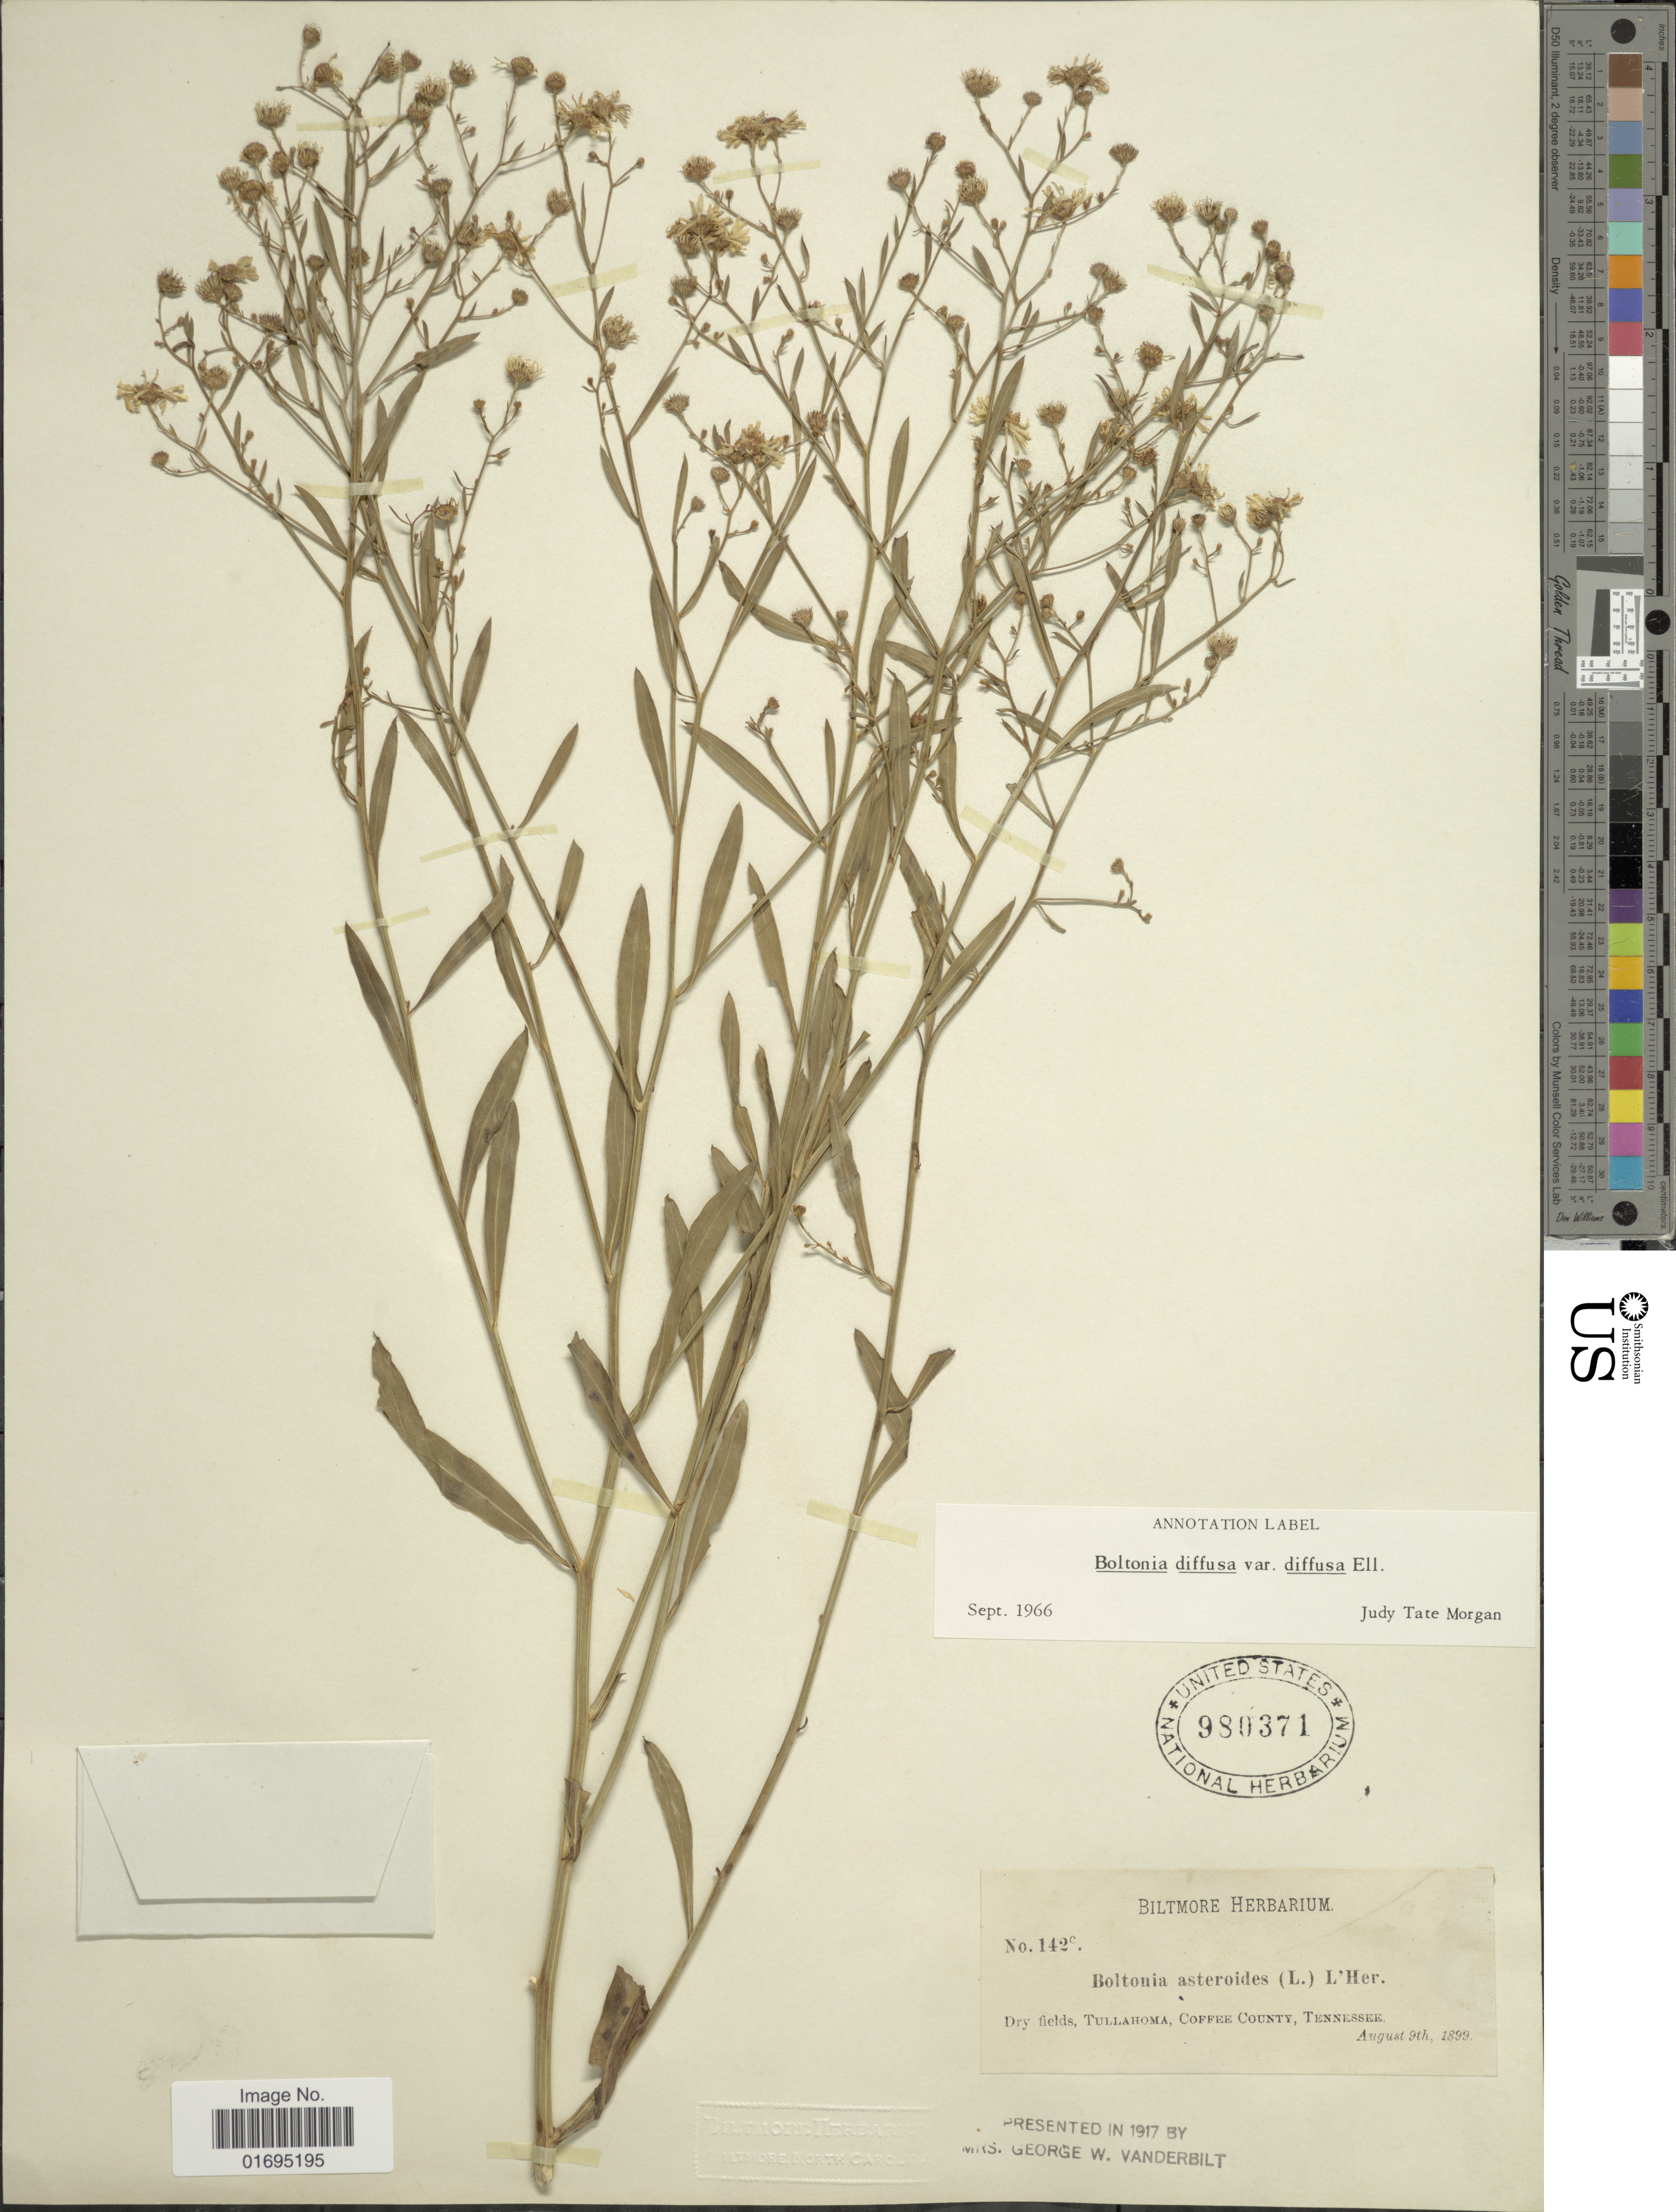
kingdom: Plantae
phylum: Tracheophyta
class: Magnoliopsida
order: Asterales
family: Asteraceae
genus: Boltonia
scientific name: Boltonia diffusa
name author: Elliott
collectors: ex herb. Biltmore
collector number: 142c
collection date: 1899-08-09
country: United States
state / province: Tennessee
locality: Tullahoma, Coffee County, Tennessee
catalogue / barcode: US 980371